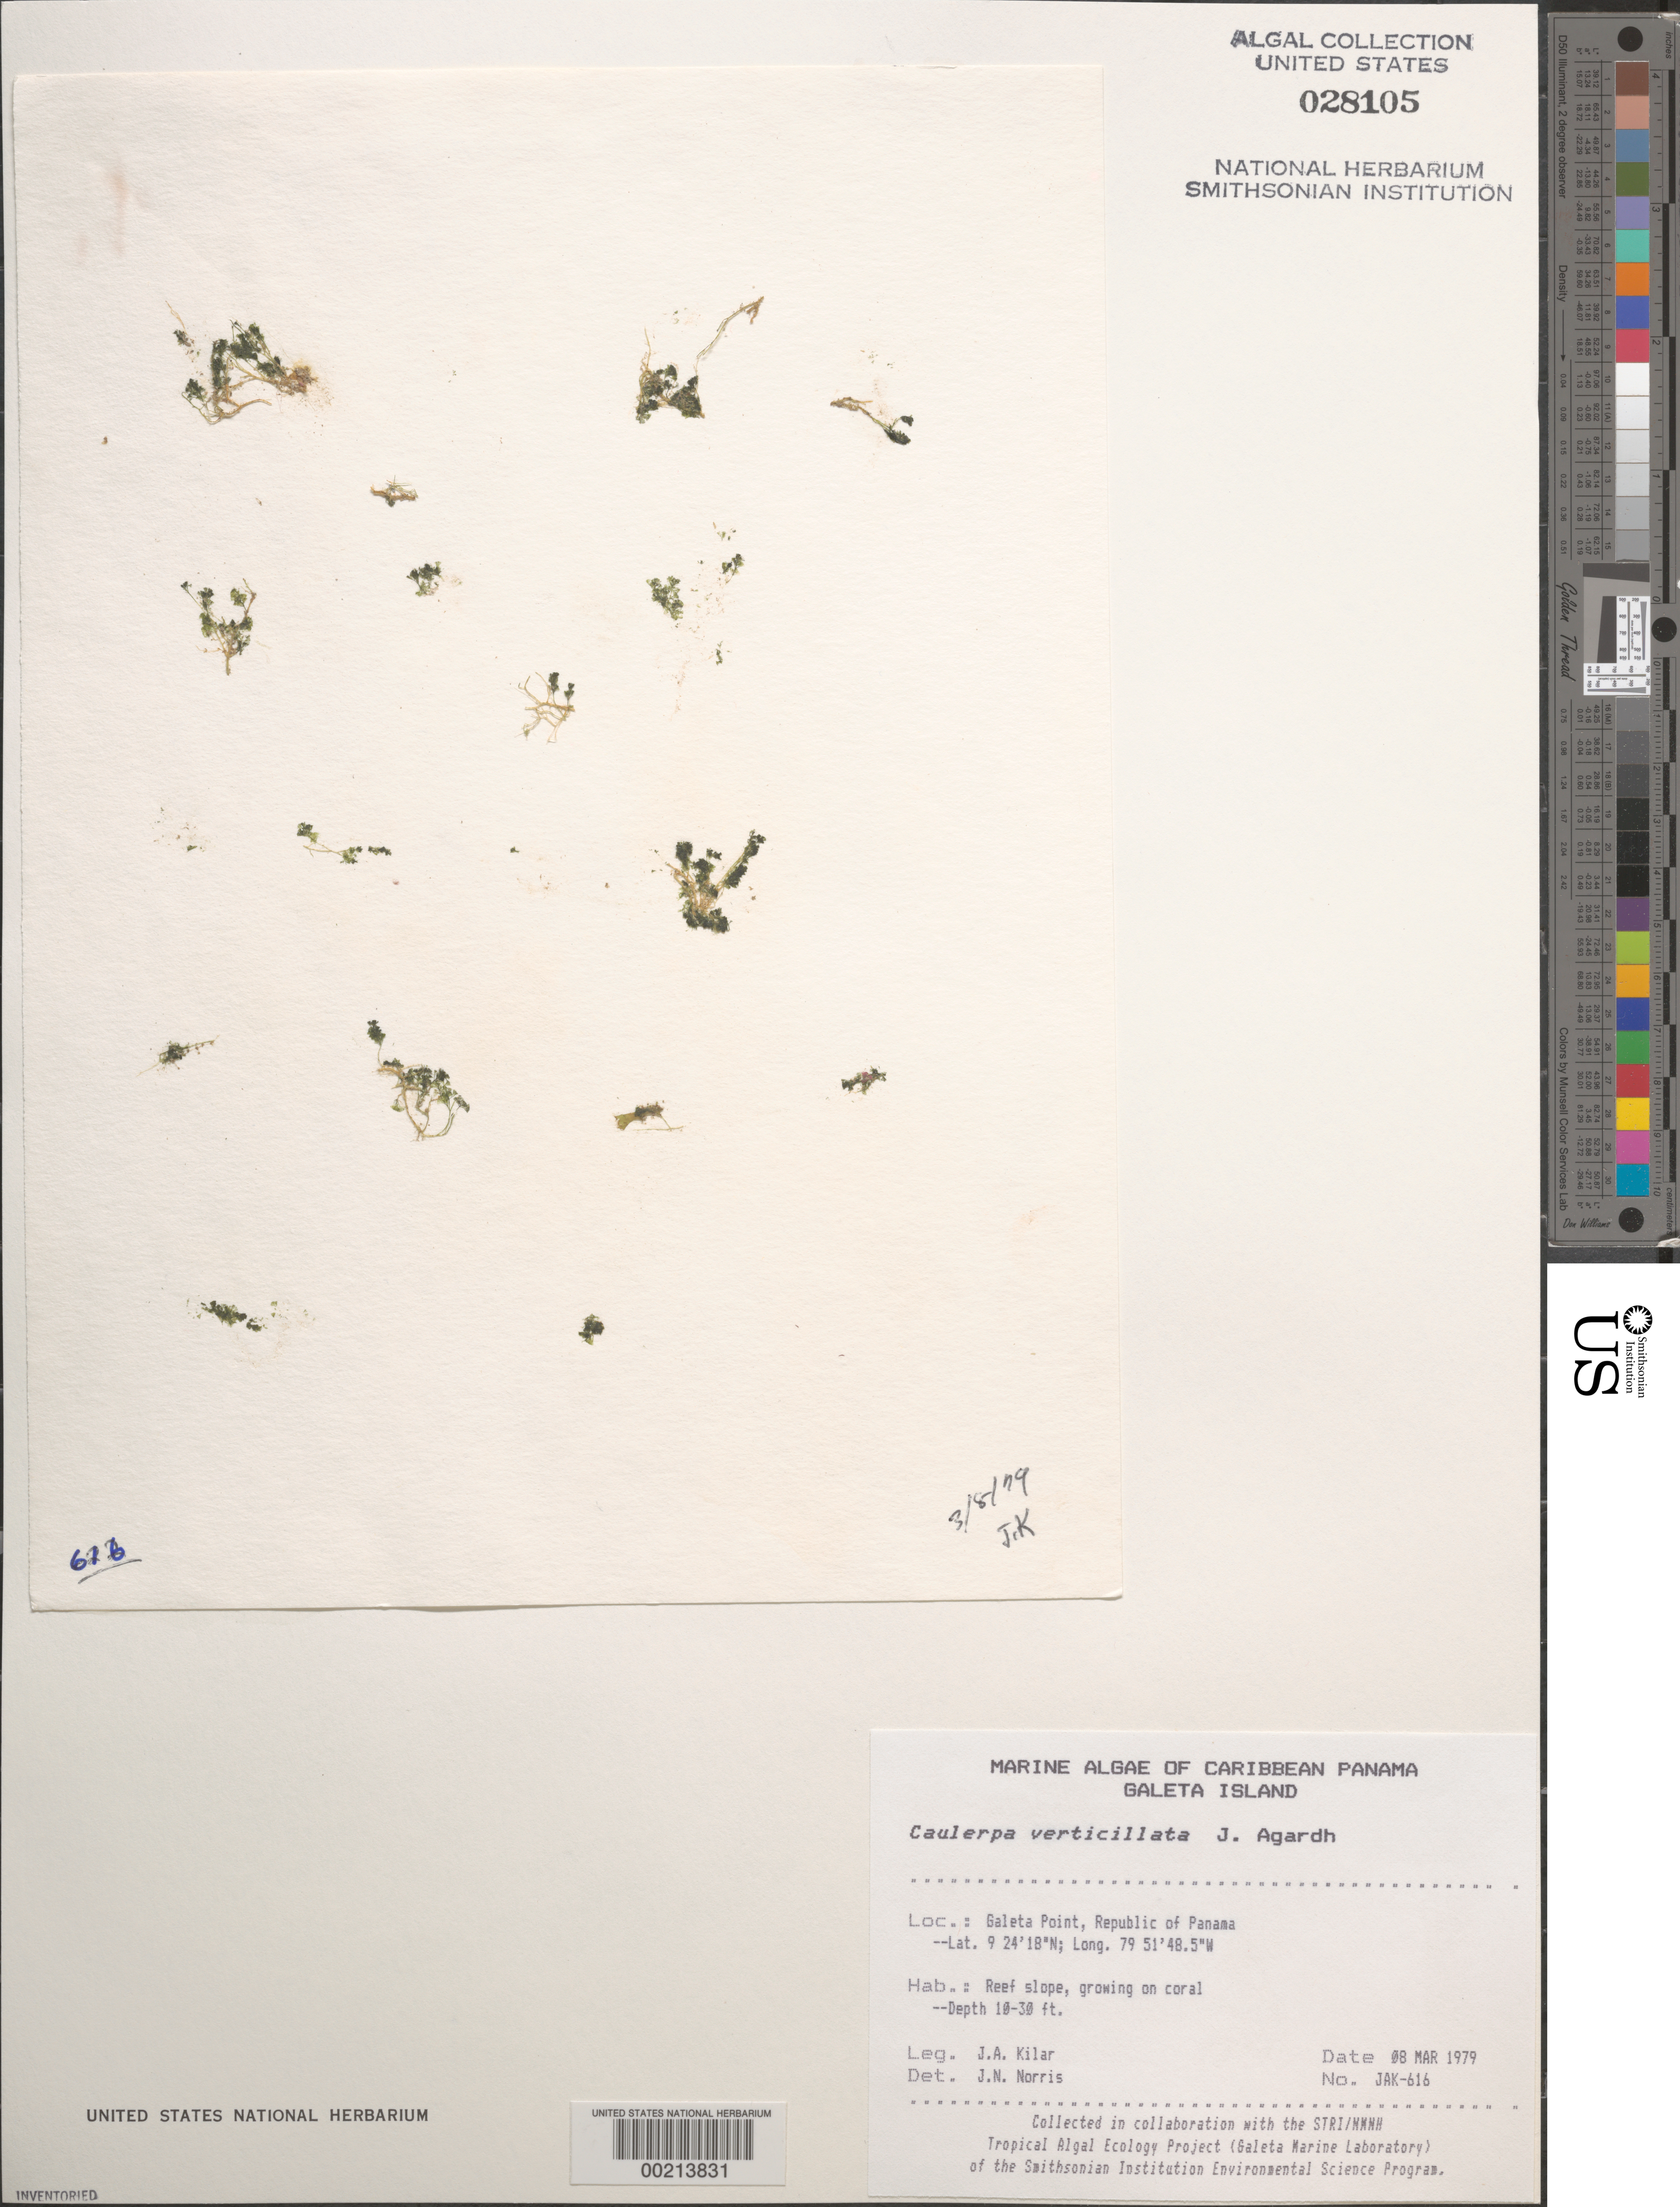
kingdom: Plantae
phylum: Chlorophyta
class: Ulvophyceae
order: Bryopsidales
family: Caulerpaceae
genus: Caulerpa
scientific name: Caulerpa verticillata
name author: J. Agardh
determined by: Norris, James N.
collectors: J. A. Kilar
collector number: JAK-616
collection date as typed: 08 Mar 1979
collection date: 1979-03-08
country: Panama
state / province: Colón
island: Galeta Island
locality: Galeta Point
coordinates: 9 24' 18" N, 79 51' 48.5" W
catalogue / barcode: US 28105